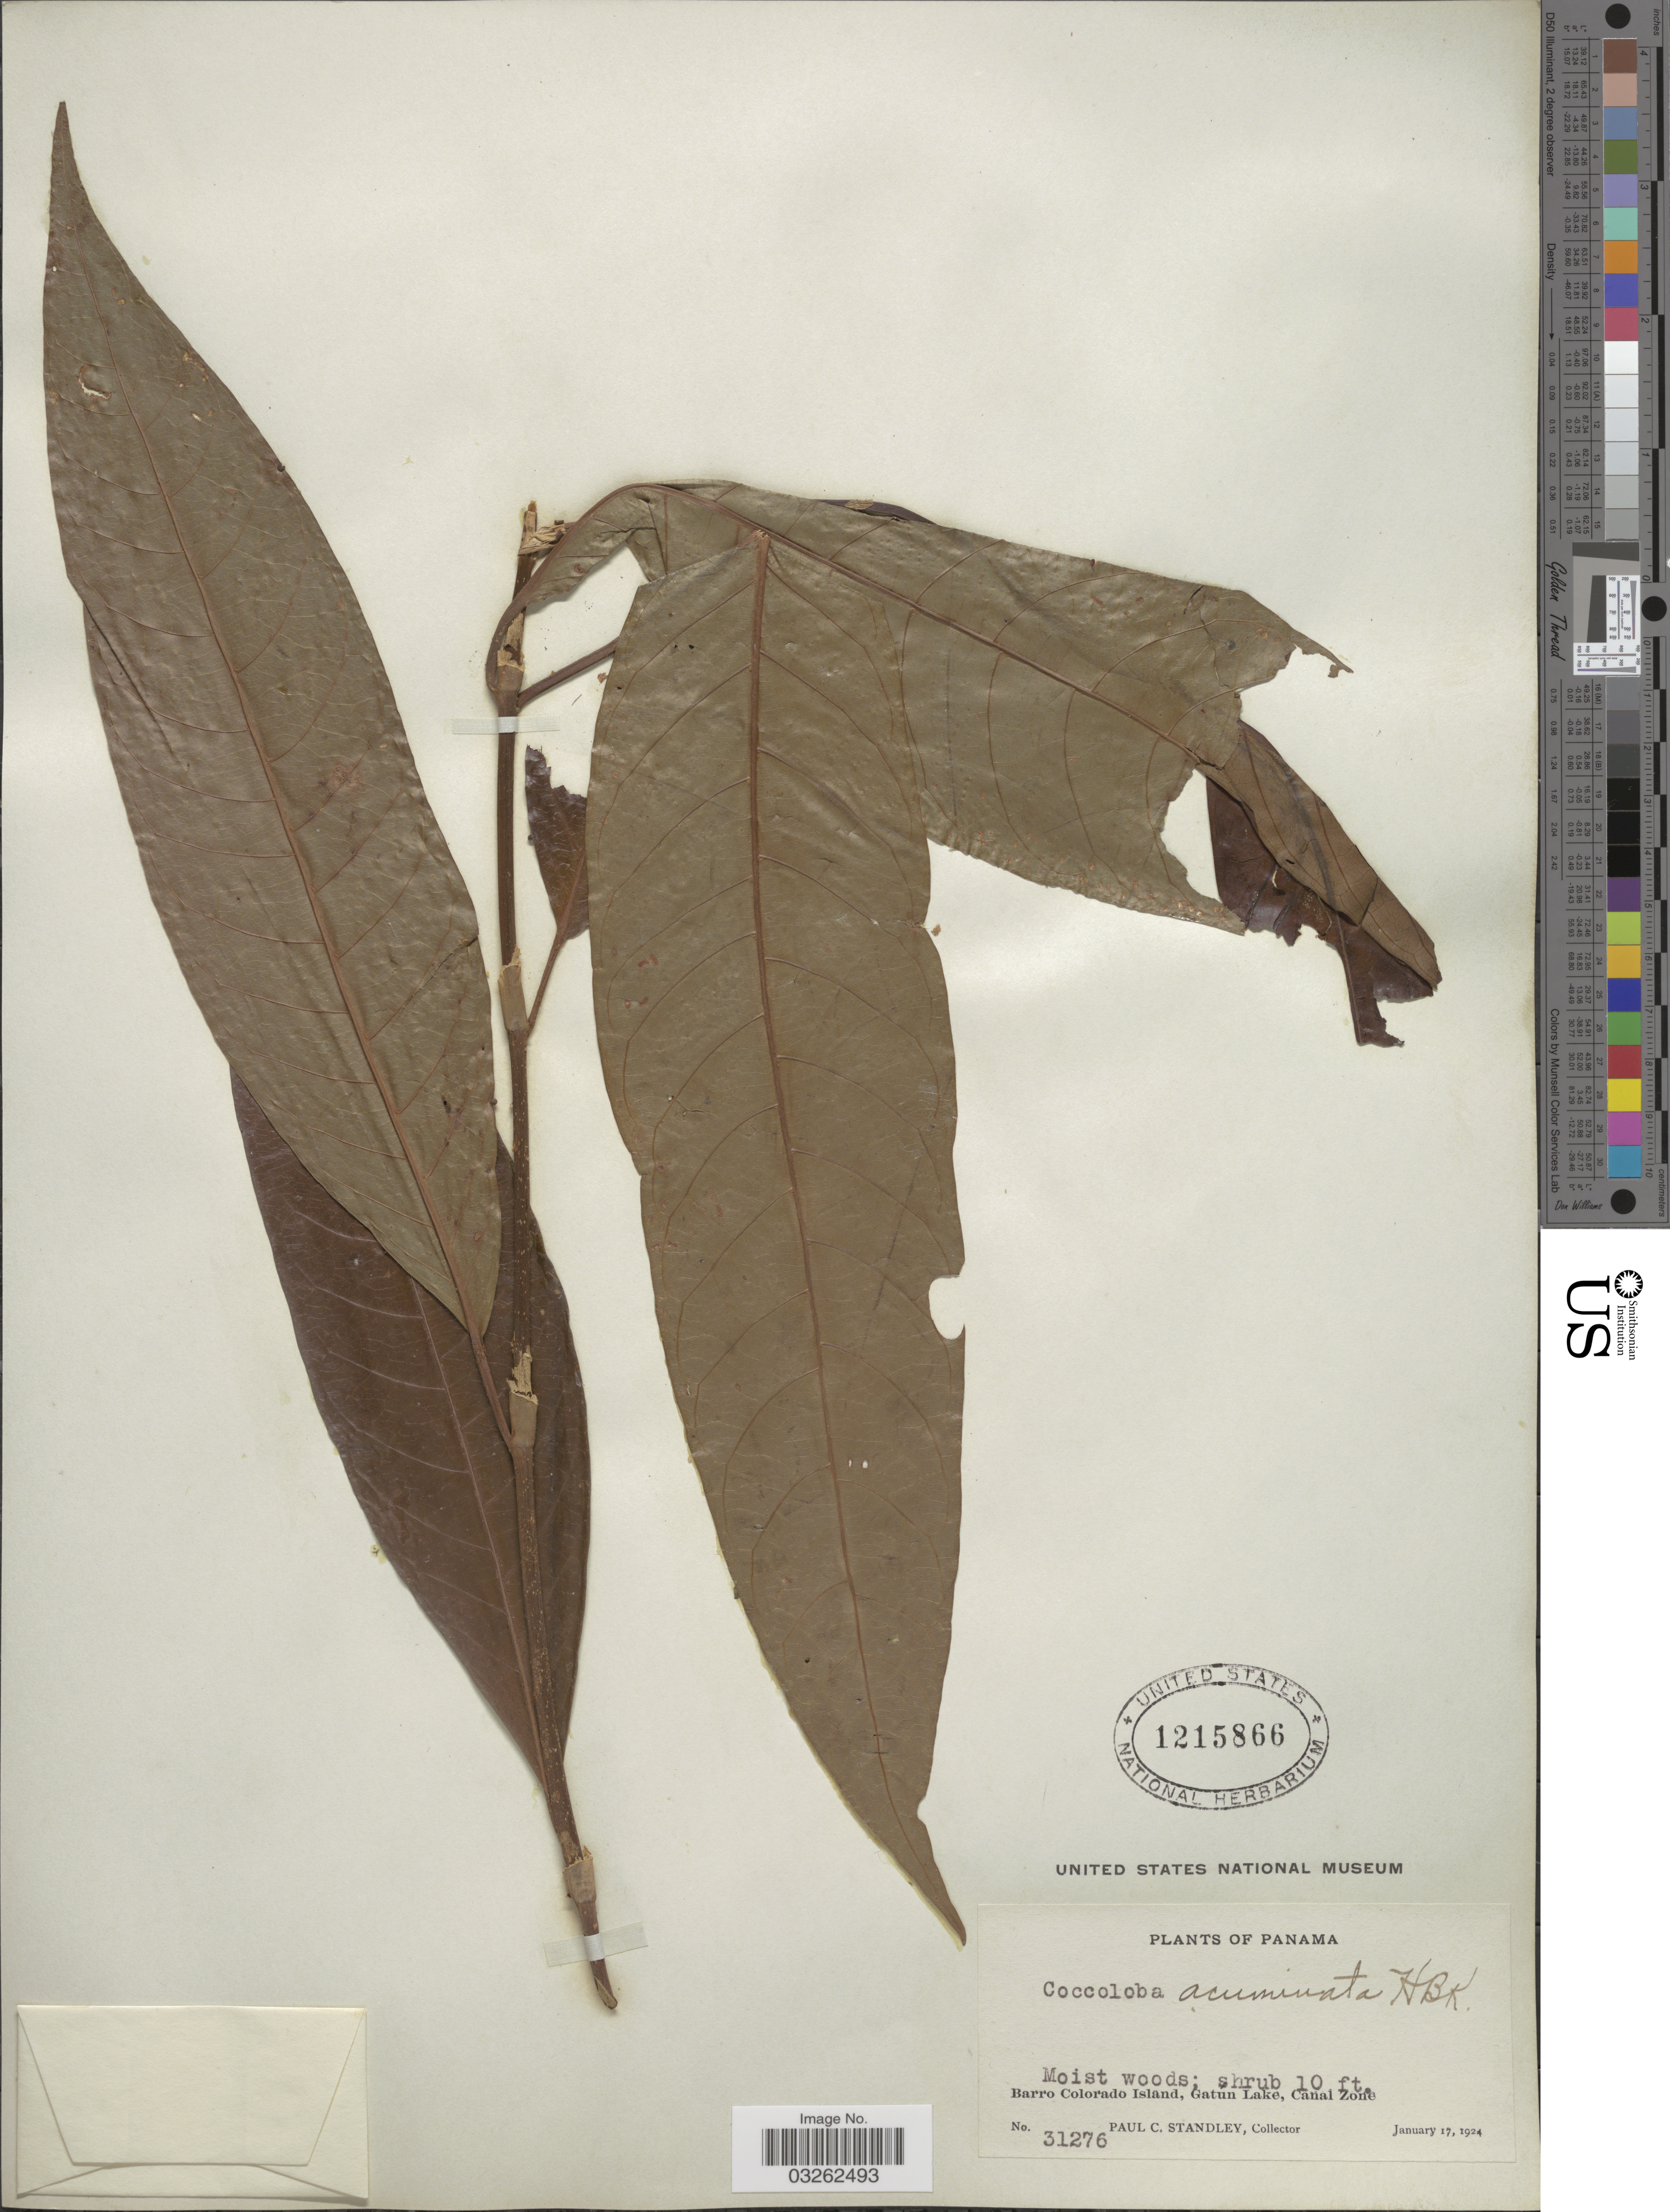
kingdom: Plantae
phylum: Tracheophyta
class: Magnoliopsida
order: Caryophyllales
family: Polygonaceae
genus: Coccoloba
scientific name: Coccoloba acuminata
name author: Kunth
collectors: P. C. Standley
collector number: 31276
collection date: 1924-02-17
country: Panama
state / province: Panamá Oeste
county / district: Canal Zone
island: Barro Colorado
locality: Barro Colorado Island, Gatún Lake, Canal Zone.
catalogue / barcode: US 1215866